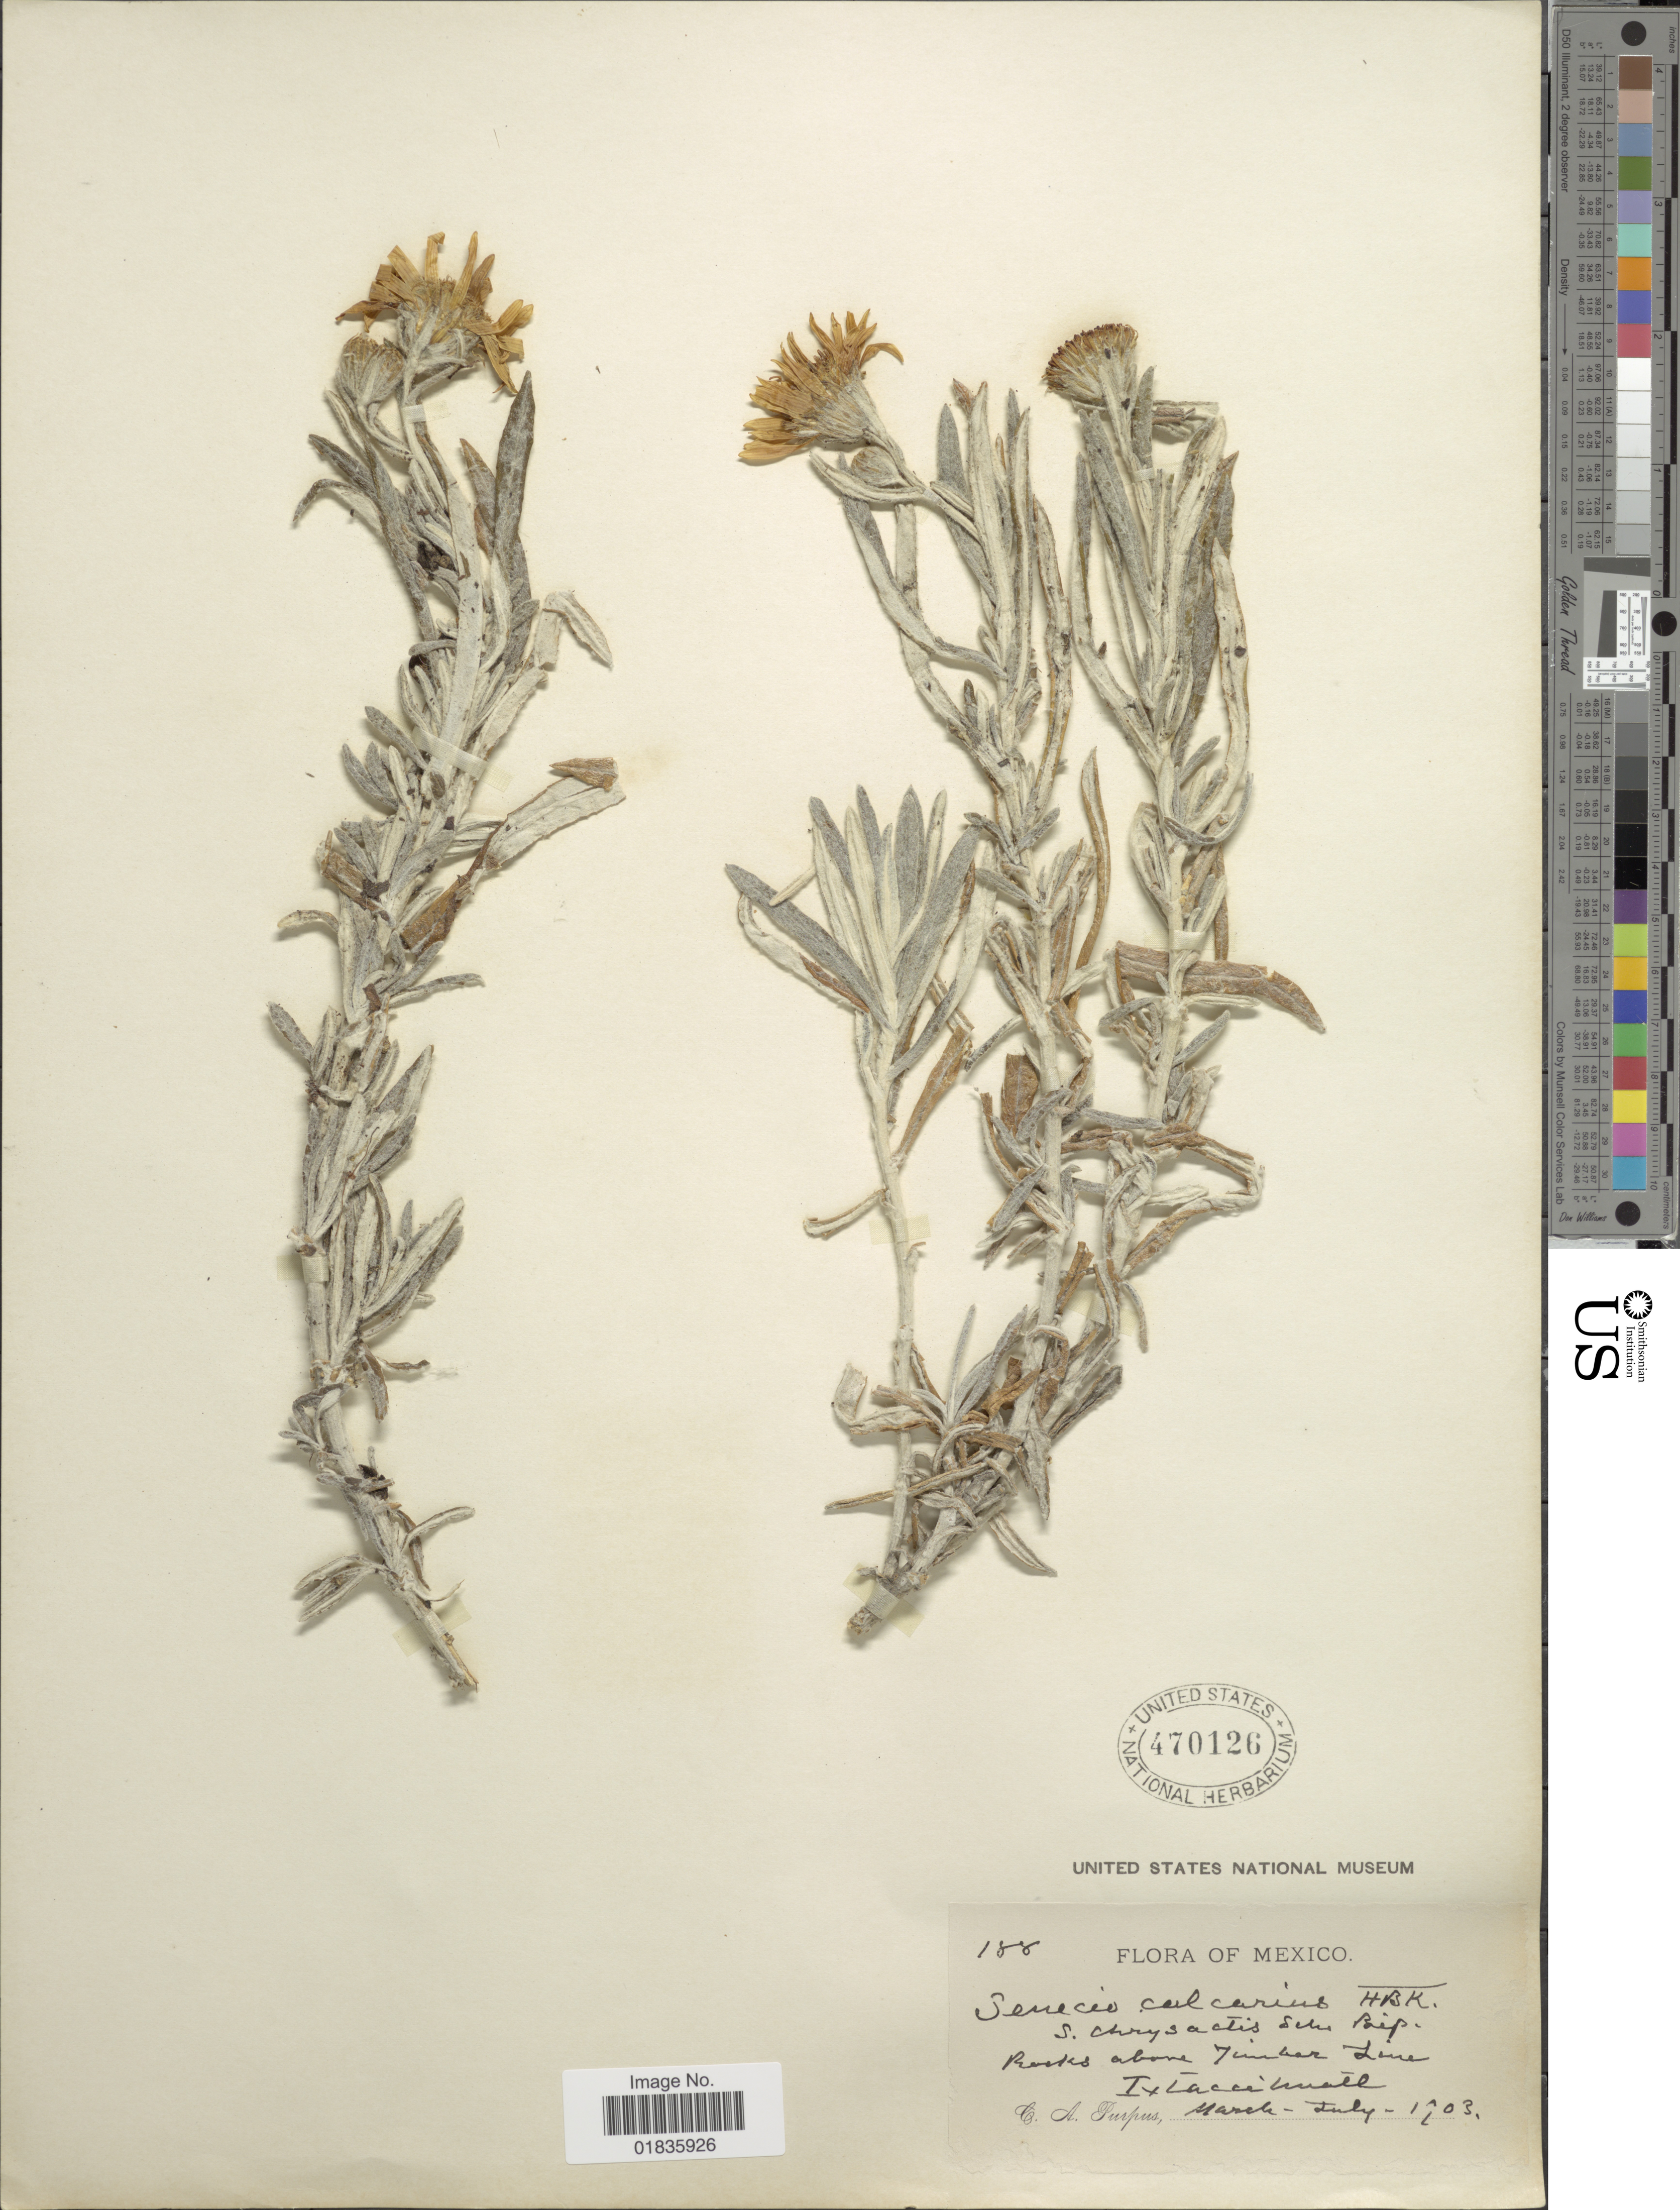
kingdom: Plantae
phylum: Tracheophyta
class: Magnoliopsida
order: Asterales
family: Asteraceae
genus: Senecio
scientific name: Senecio mairetianus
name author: DC.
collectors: C. A. Purpus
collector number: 188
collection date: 1903-03/1903-07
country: Mexico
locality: Rocks above Timber Line, Ixtaccihuatl.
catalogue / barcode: US 470126